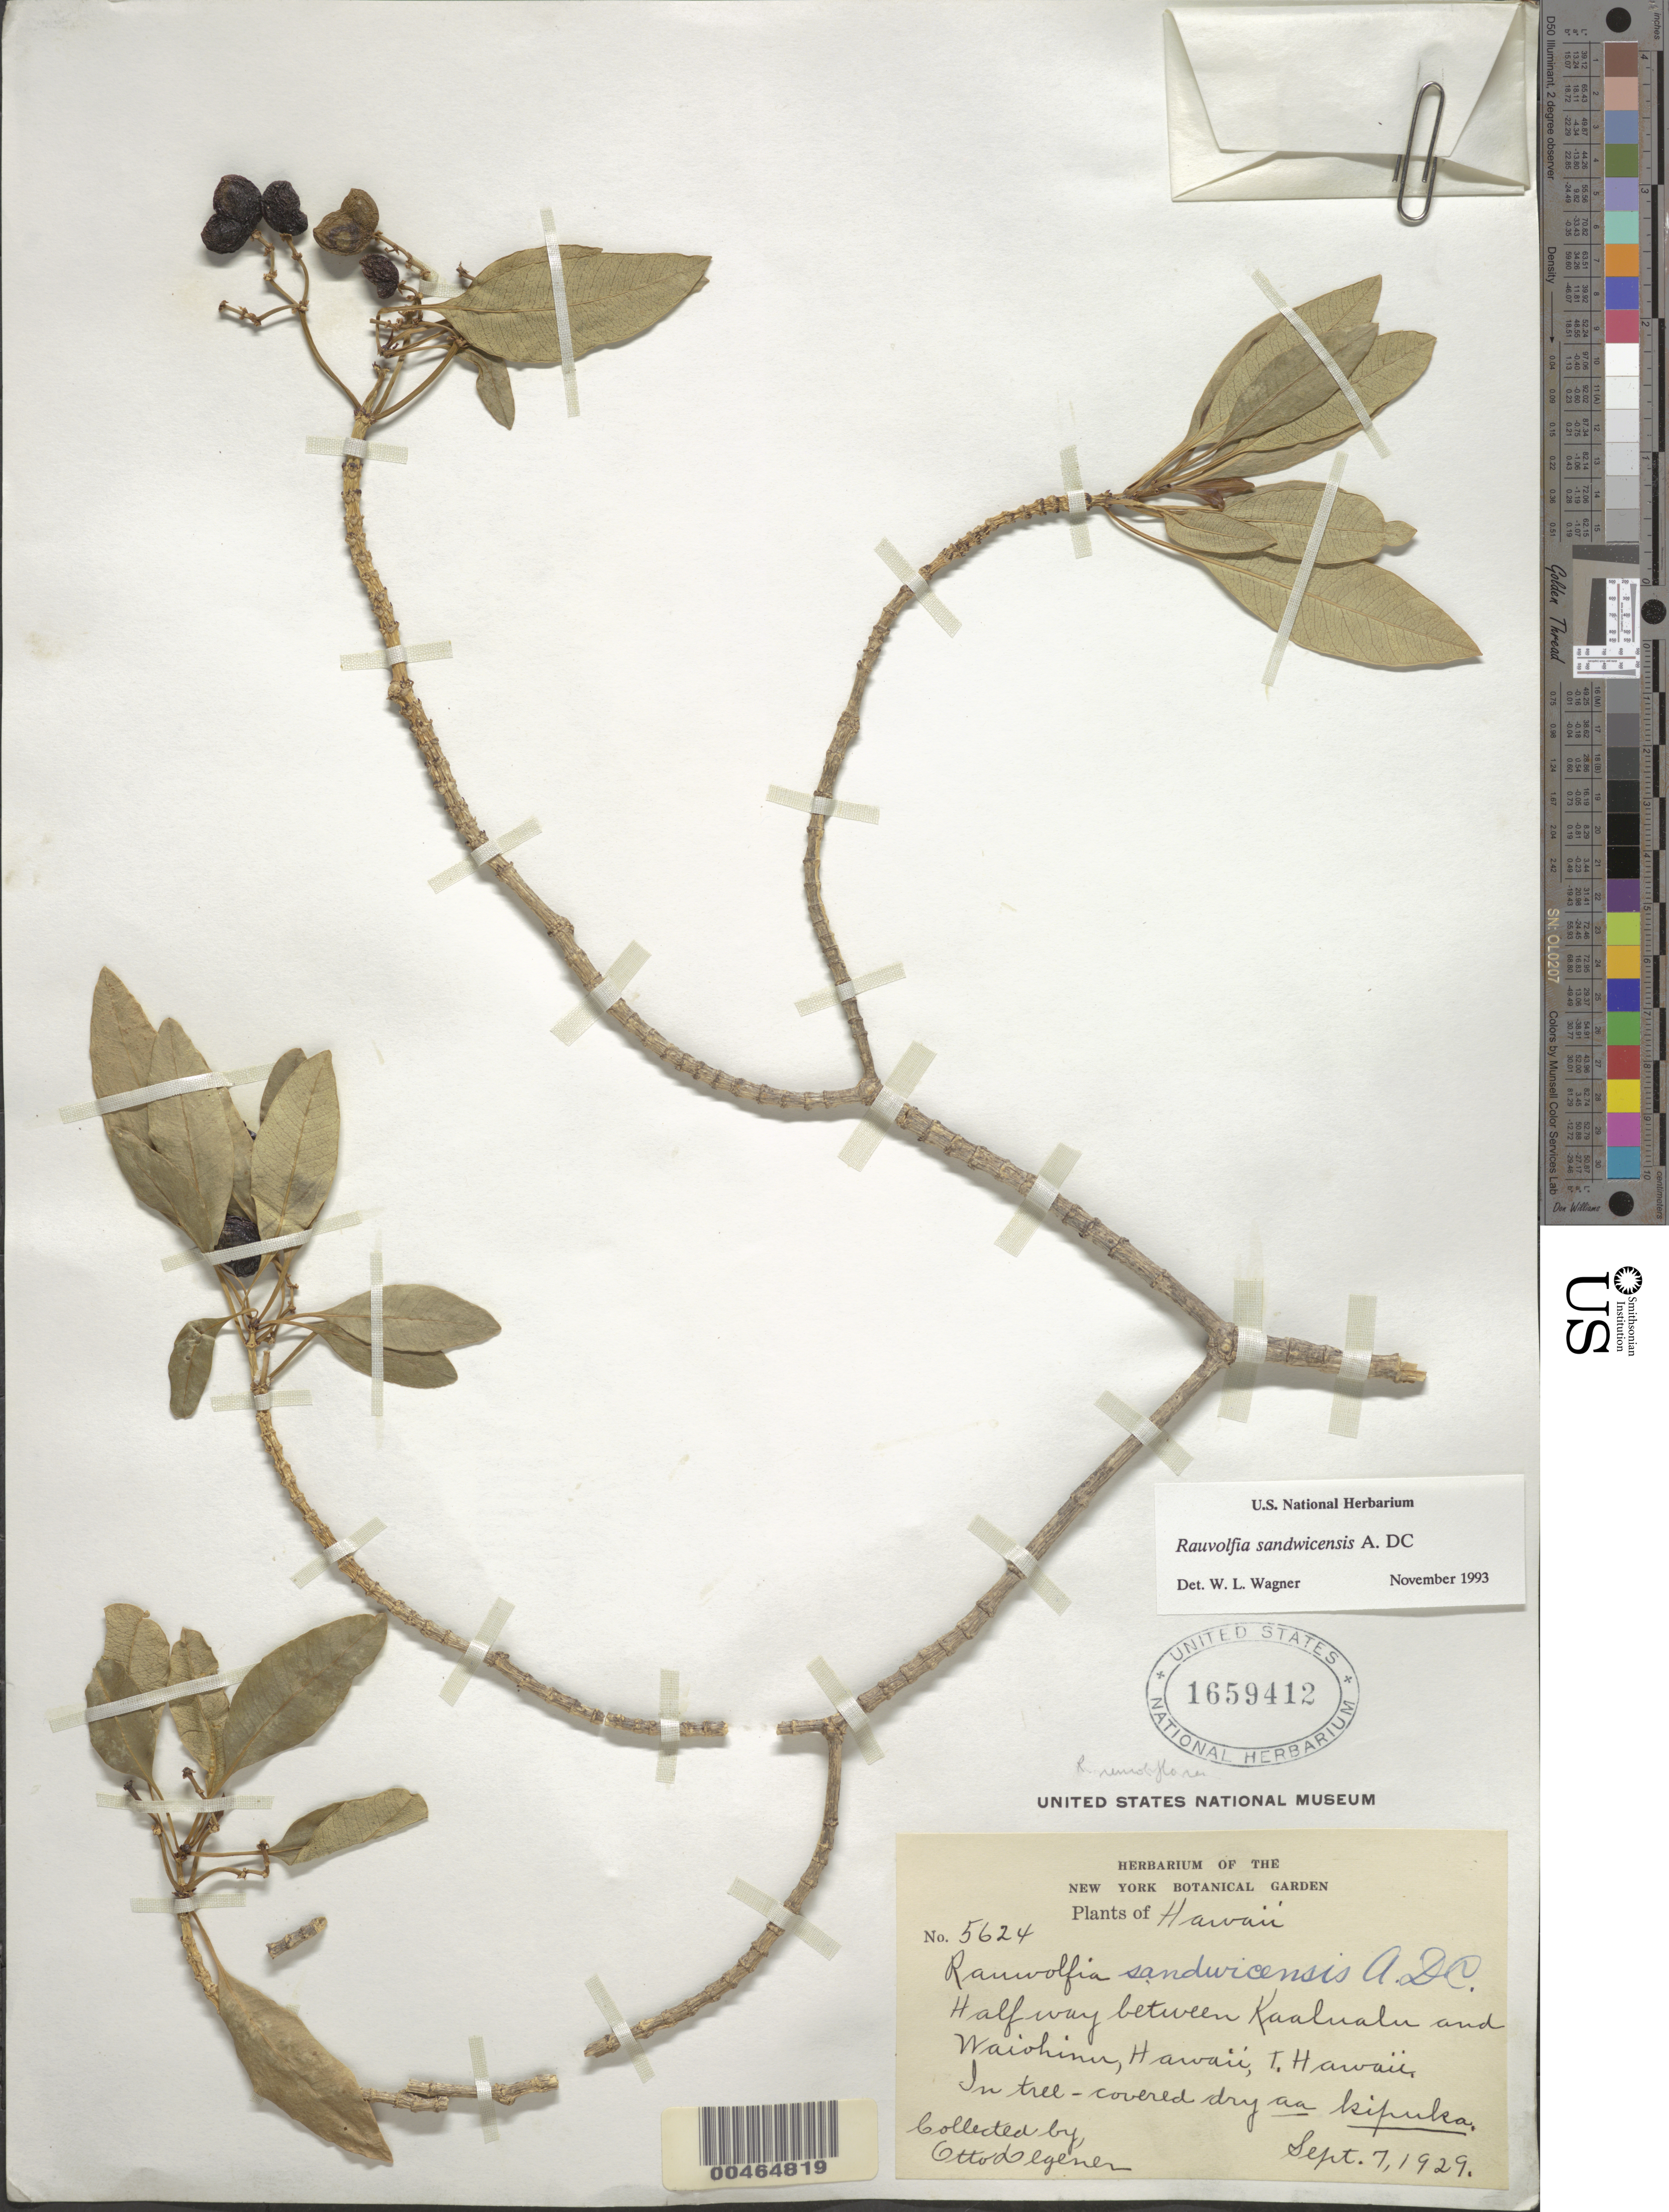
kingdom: Plantae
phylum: Tracheophyta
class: Magnoliopsida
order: Gentianales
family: Apocynaceae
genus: Rauvolfia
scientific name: Rauvolfia sandwicensis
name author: A. DC.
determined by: Wagner, W. L., (BOT), Smithsonian Institution - National Museum of Natural History (UNITED STATES)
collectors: O. Degener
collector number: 5624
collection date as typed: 7 Sep 1929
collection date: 1929-09-07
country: United States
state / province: Hawaii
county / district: Hawaii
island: Hawaii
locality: Halfway between Kaalualu and Waiohinu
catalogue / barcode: US 1659412